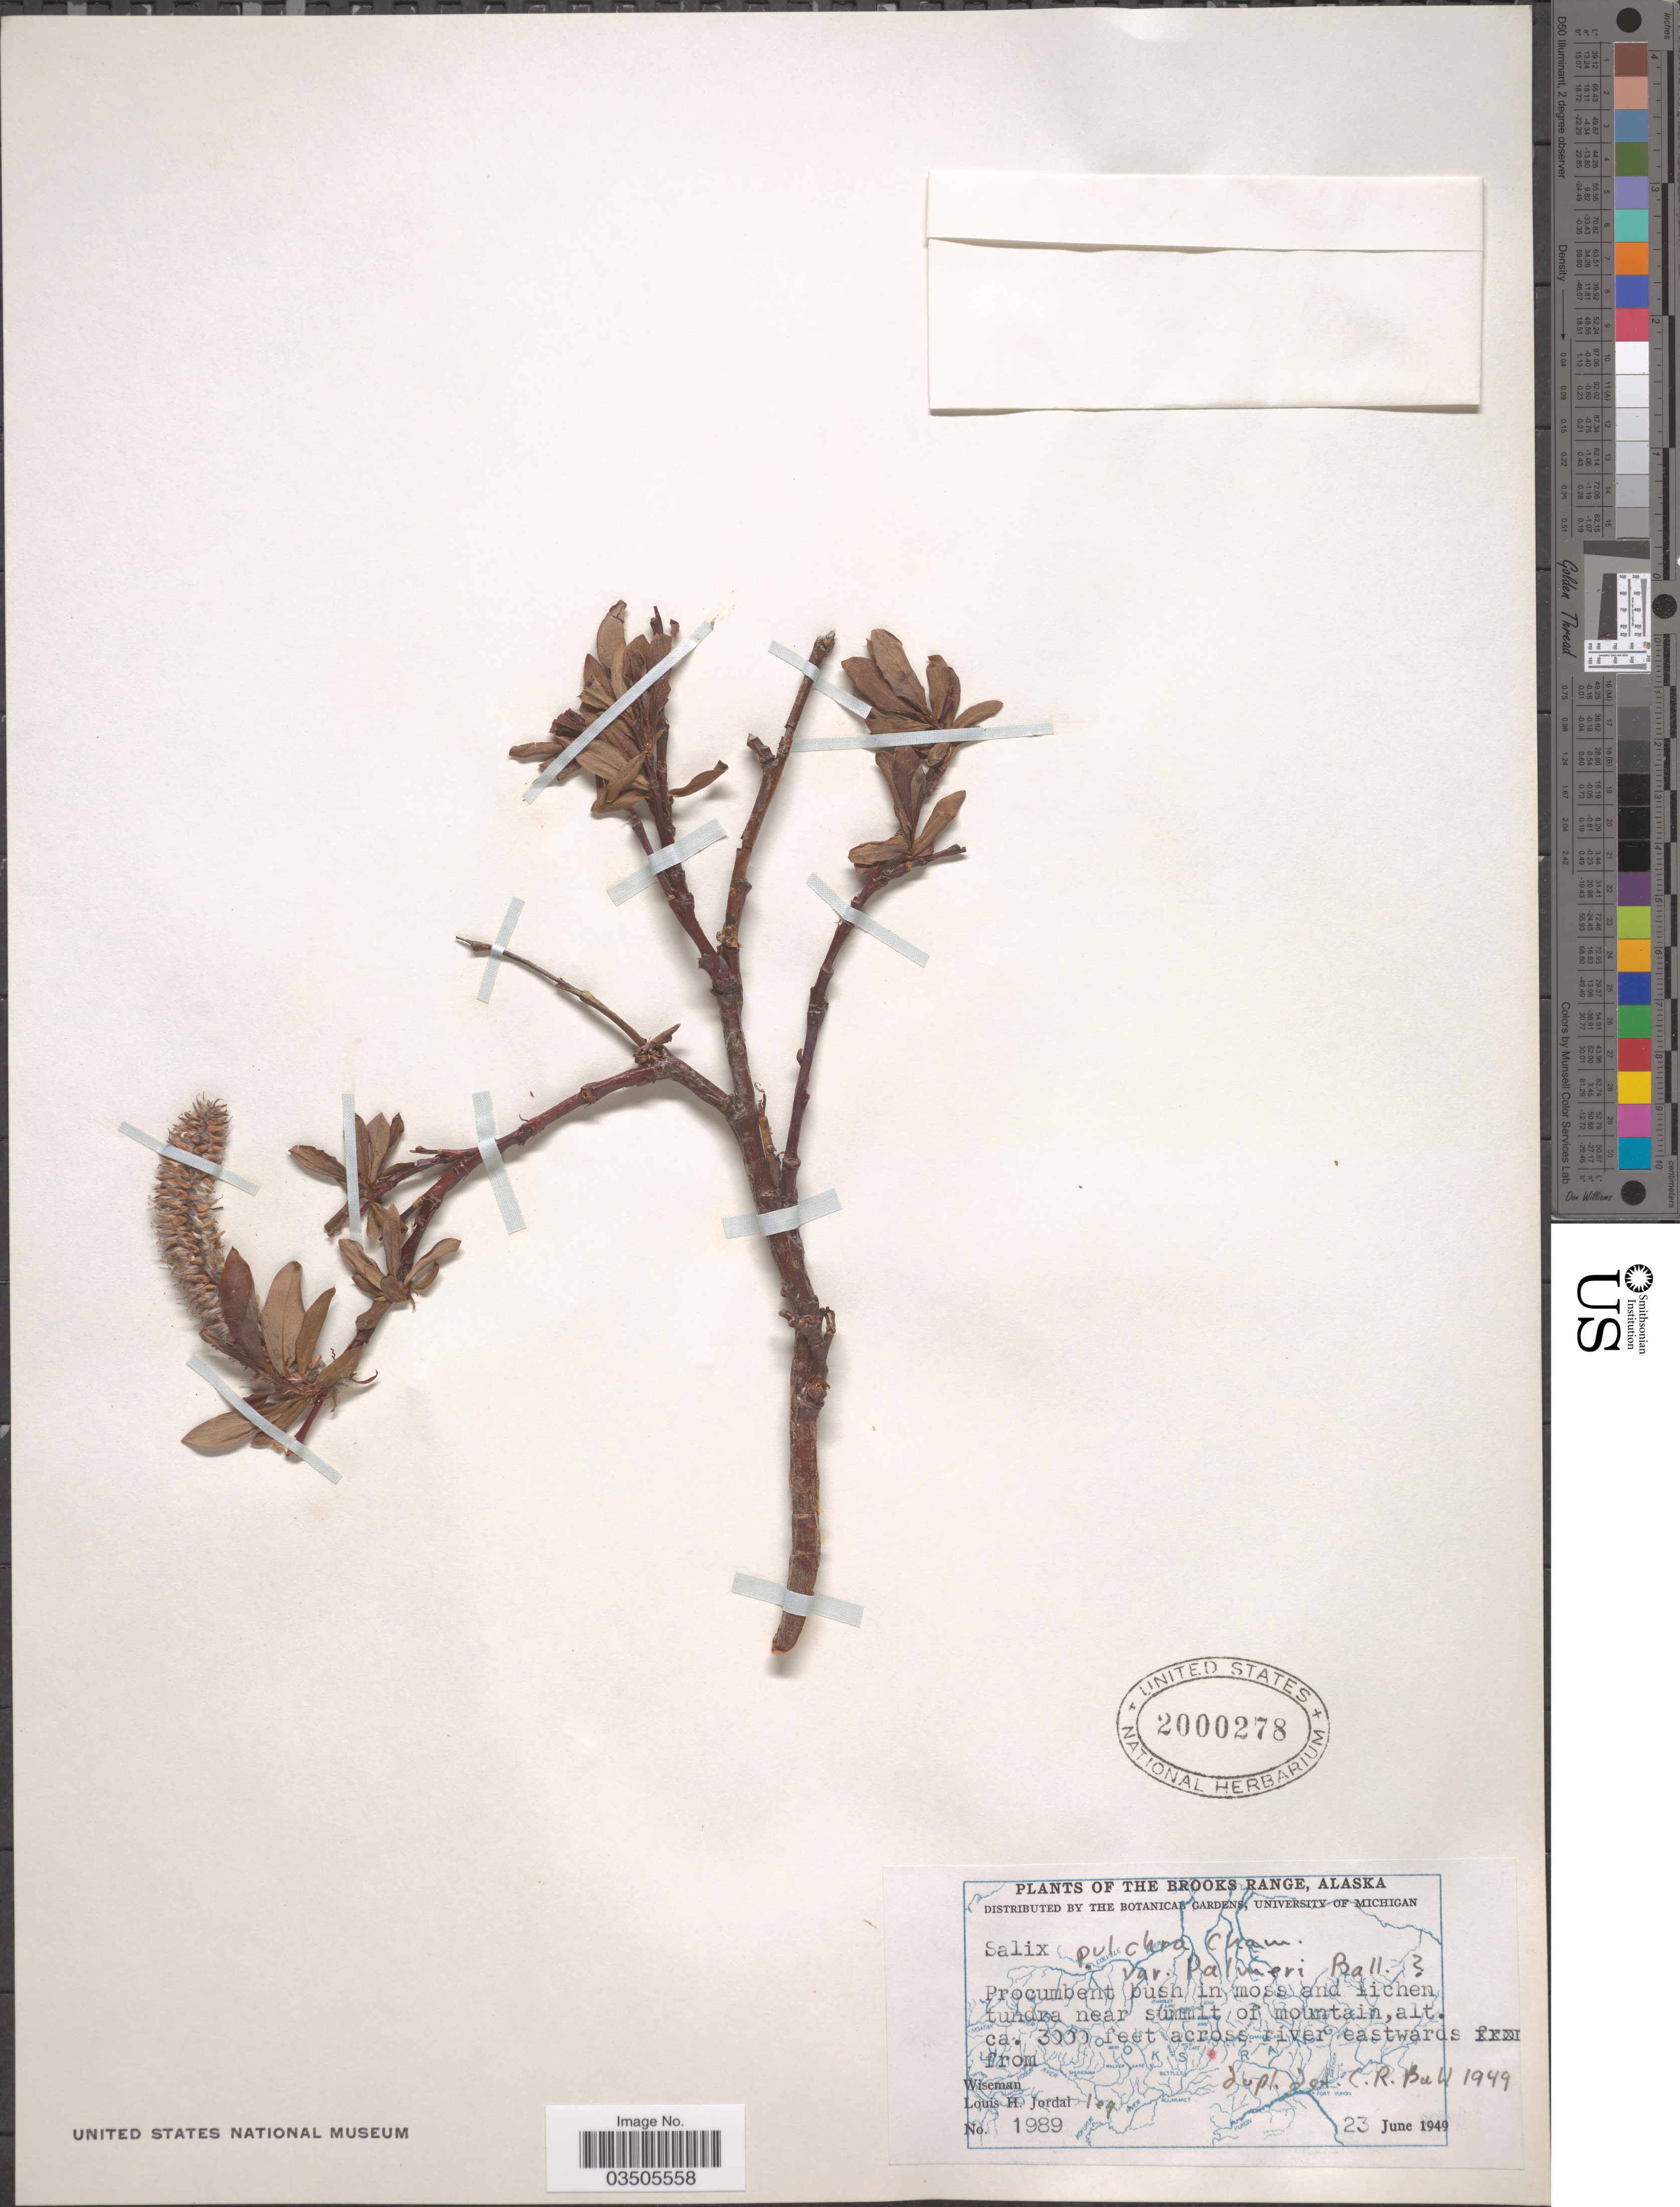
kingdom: Plantae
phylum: Tracheophyta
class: Magnoliopsida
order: Malpighiales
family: Salicaceae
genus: Salix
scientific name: Salix pulchra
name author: Cham.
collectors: L. Jordal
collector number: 1989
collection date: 1949-06-23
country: United States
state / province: Alaska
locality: The Brooks Range. Near summit of mountain. Across river eastwards from Wiseman.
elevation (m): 914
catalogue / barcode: US 2000278